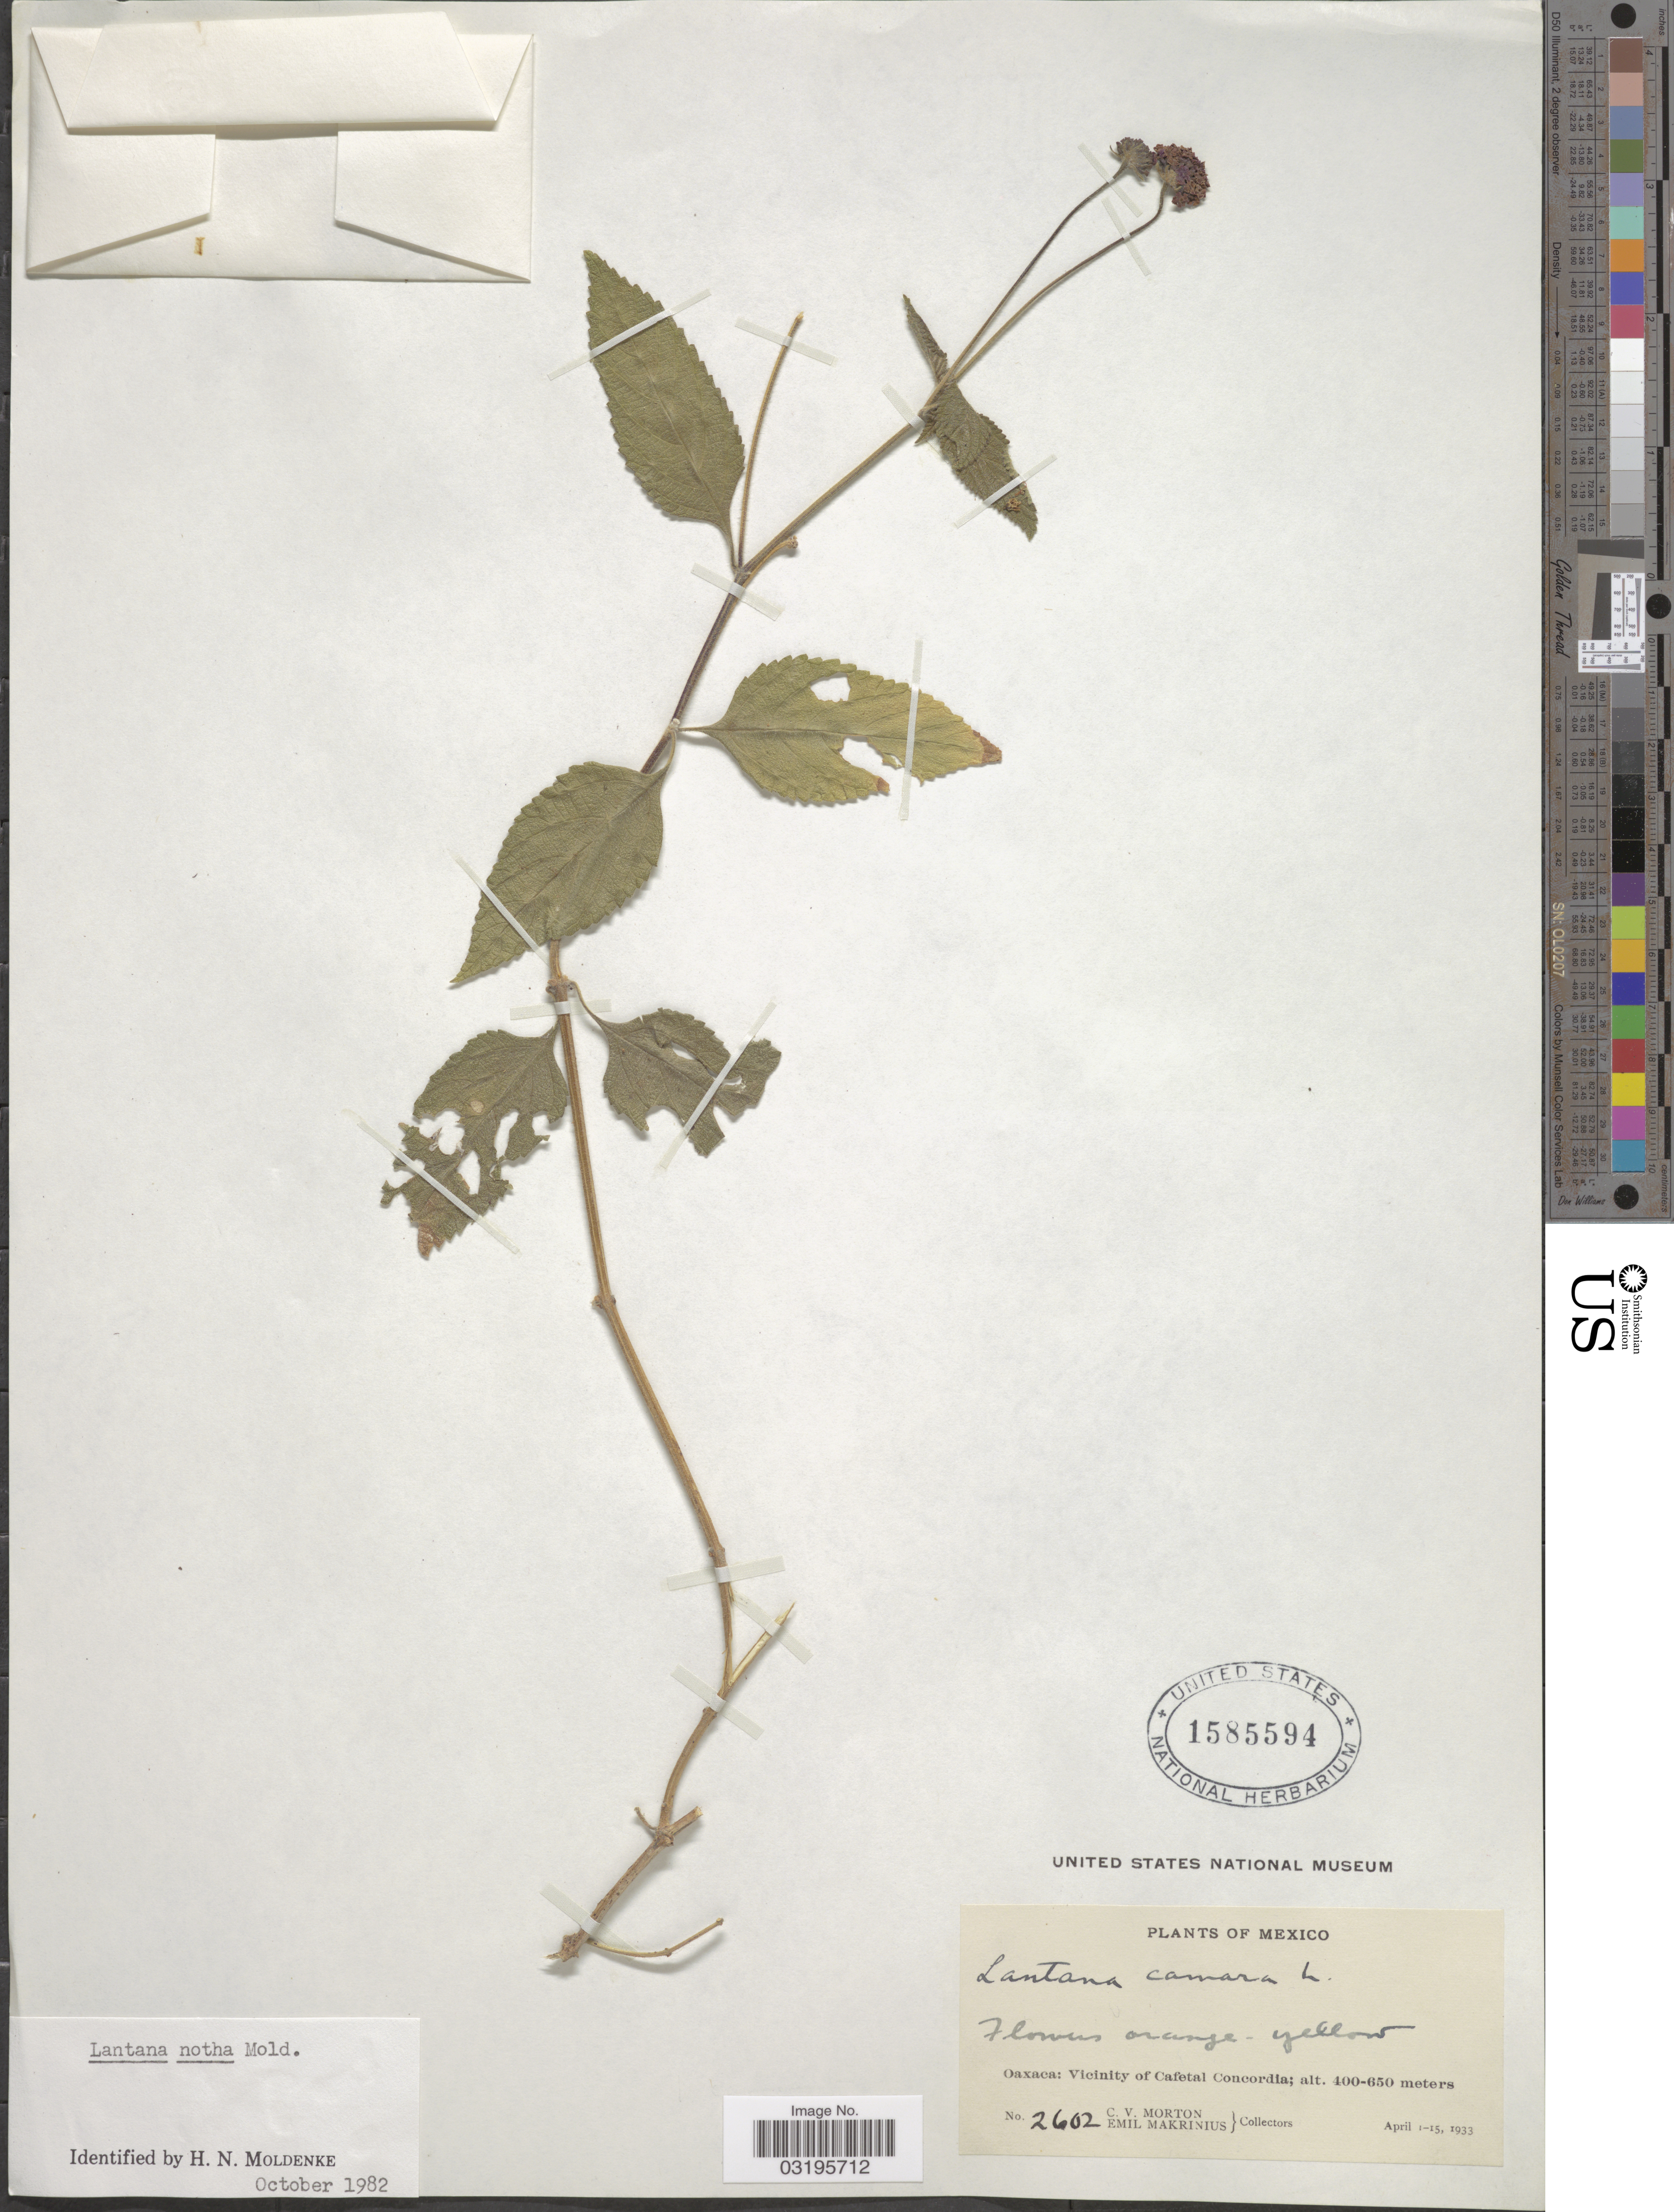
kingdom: Plantae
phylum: Tracheophyta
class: Magnoliopsida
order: Lamiales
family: Verbenaceae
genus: Lantana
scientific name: Lantana notha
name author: Moldenke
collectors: C. V. Morton & E. Makrinius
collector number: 2602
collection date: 1933-04-01/1933-04-15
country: Mexico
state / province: Oaxaca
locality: Vicinity of Cafetal Concordia.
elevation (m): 400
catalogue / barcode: US 1585594